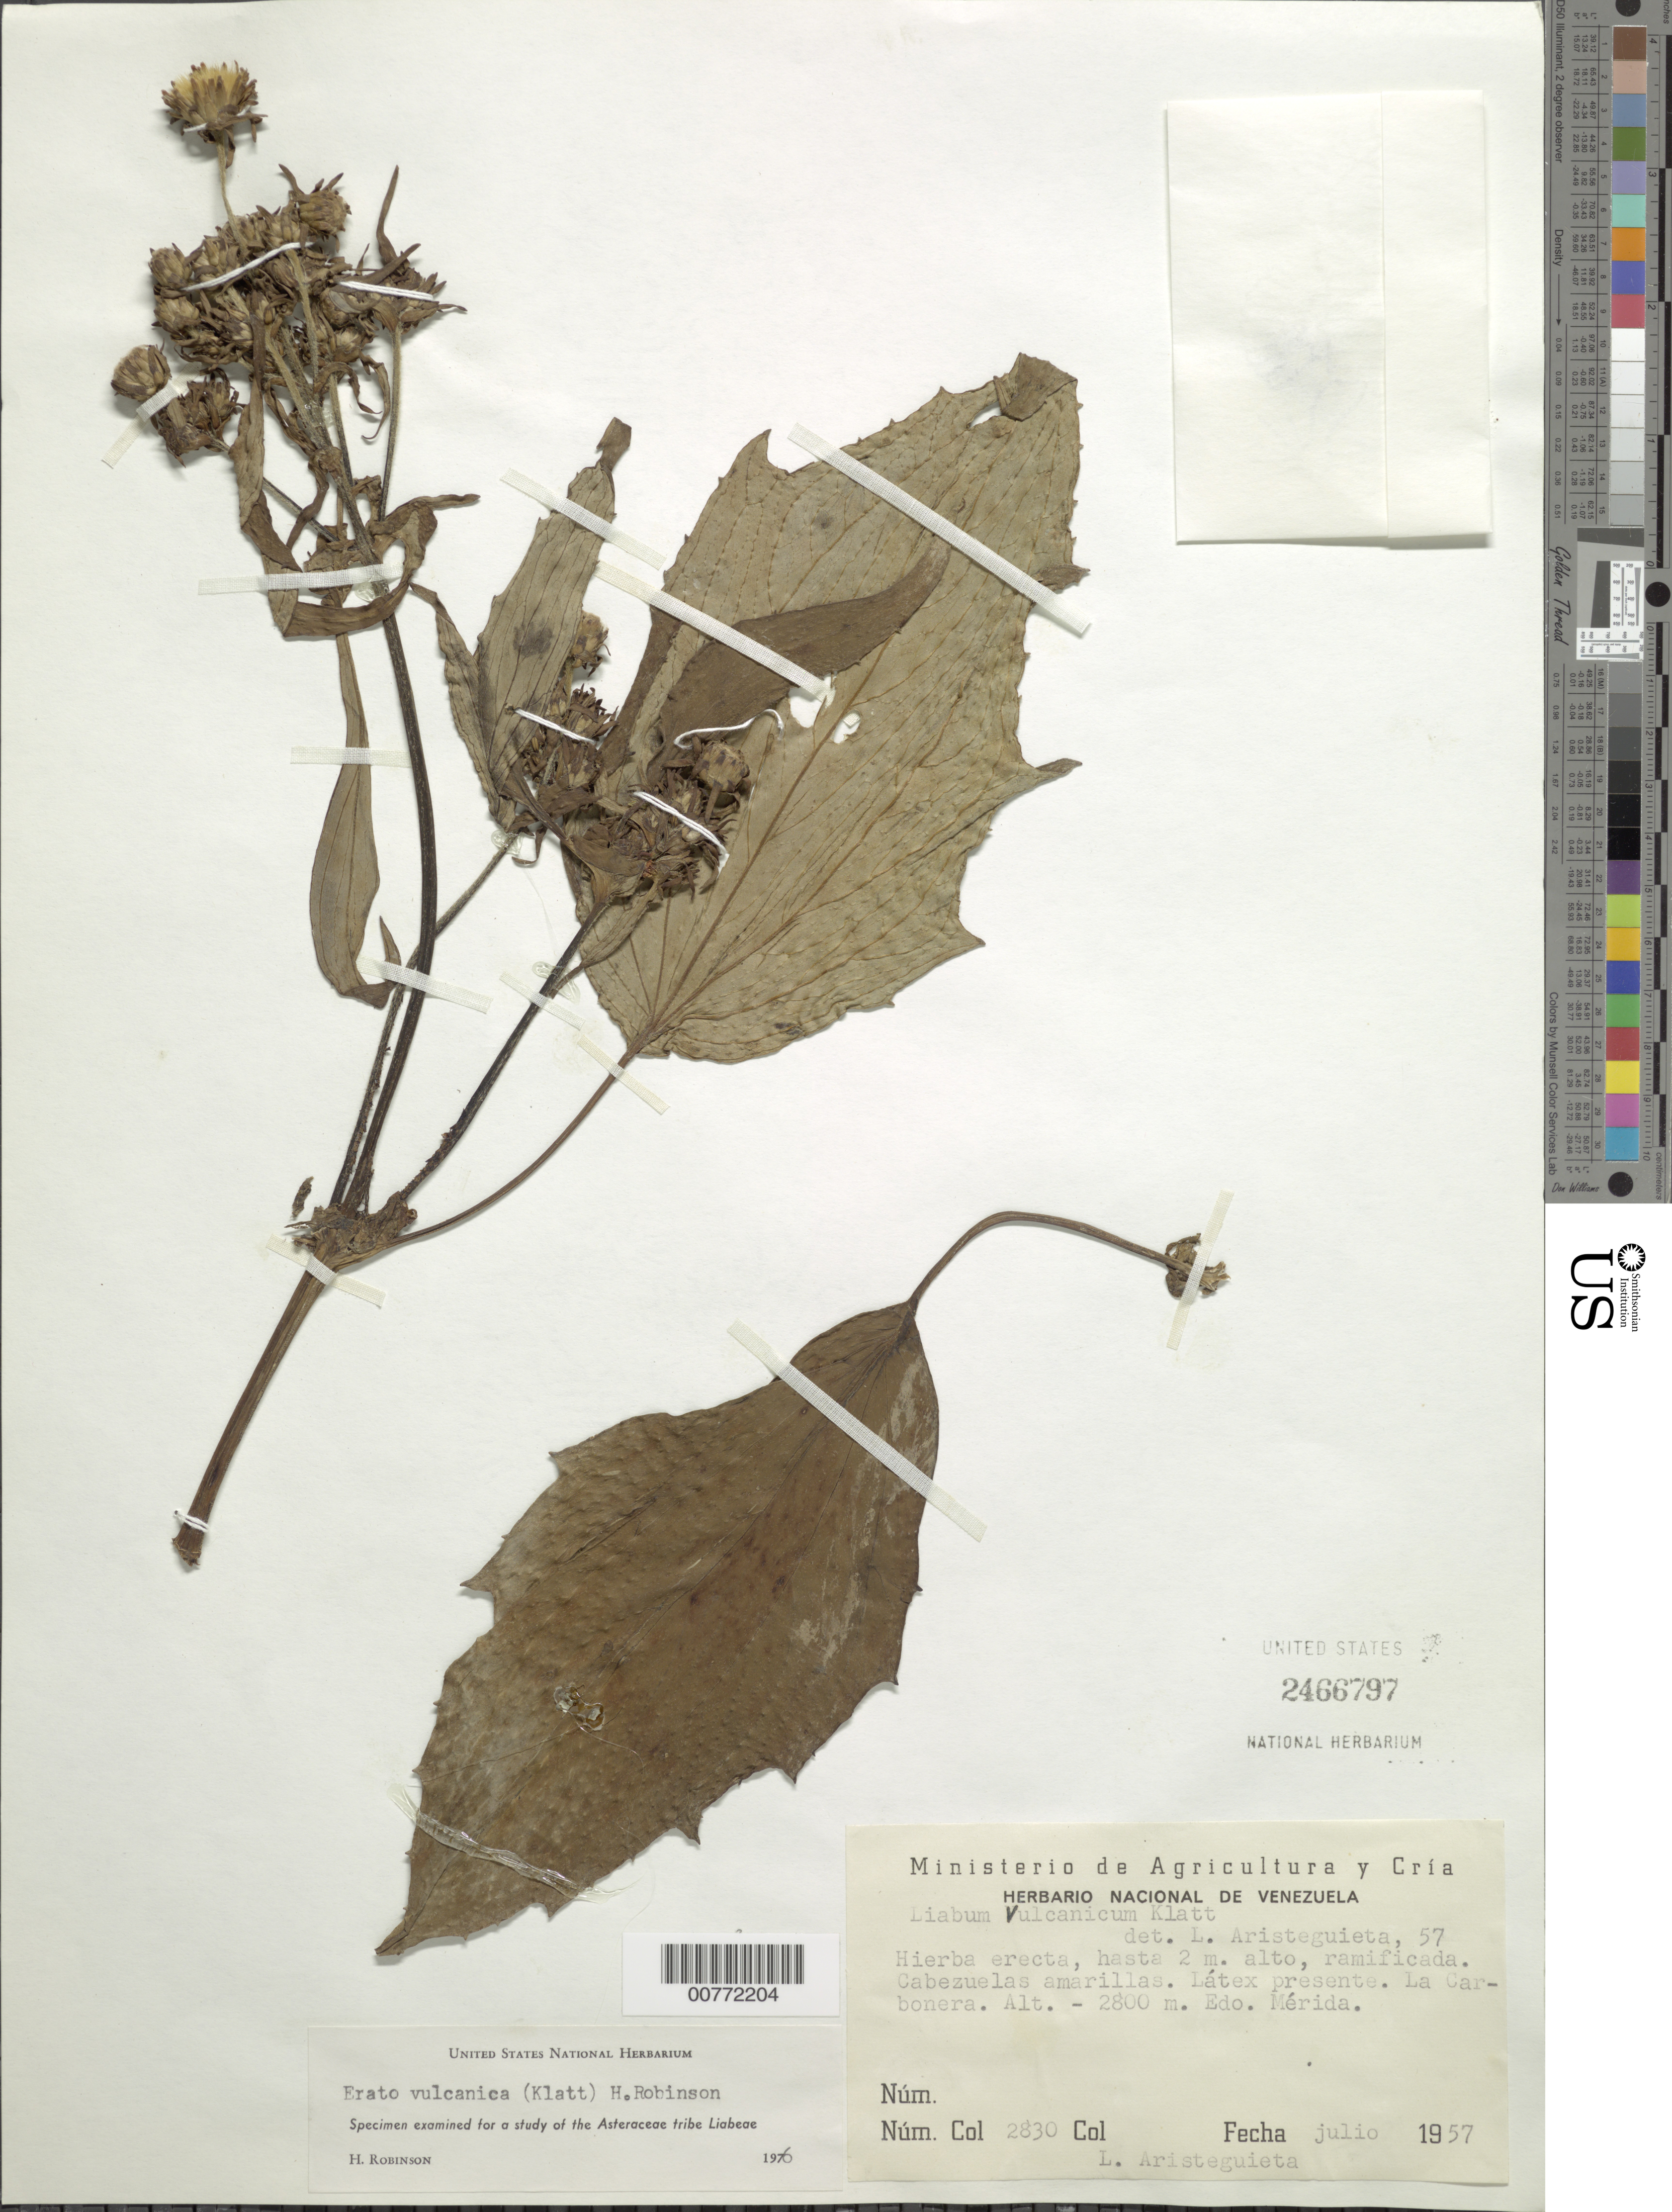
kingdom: Plantae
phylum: Tracheophyta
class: Magnoliopsida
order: Asterales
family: Asteraceae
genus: Erato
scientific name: Erato vulcanica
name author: (Klatt) H. Rob.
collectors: L. Aristeguieta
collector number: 2830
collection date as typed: July 1957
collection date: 1957-07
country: Venezuela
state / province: Mérida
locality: La Carbonera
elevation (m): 2800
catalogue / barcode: US 2466797